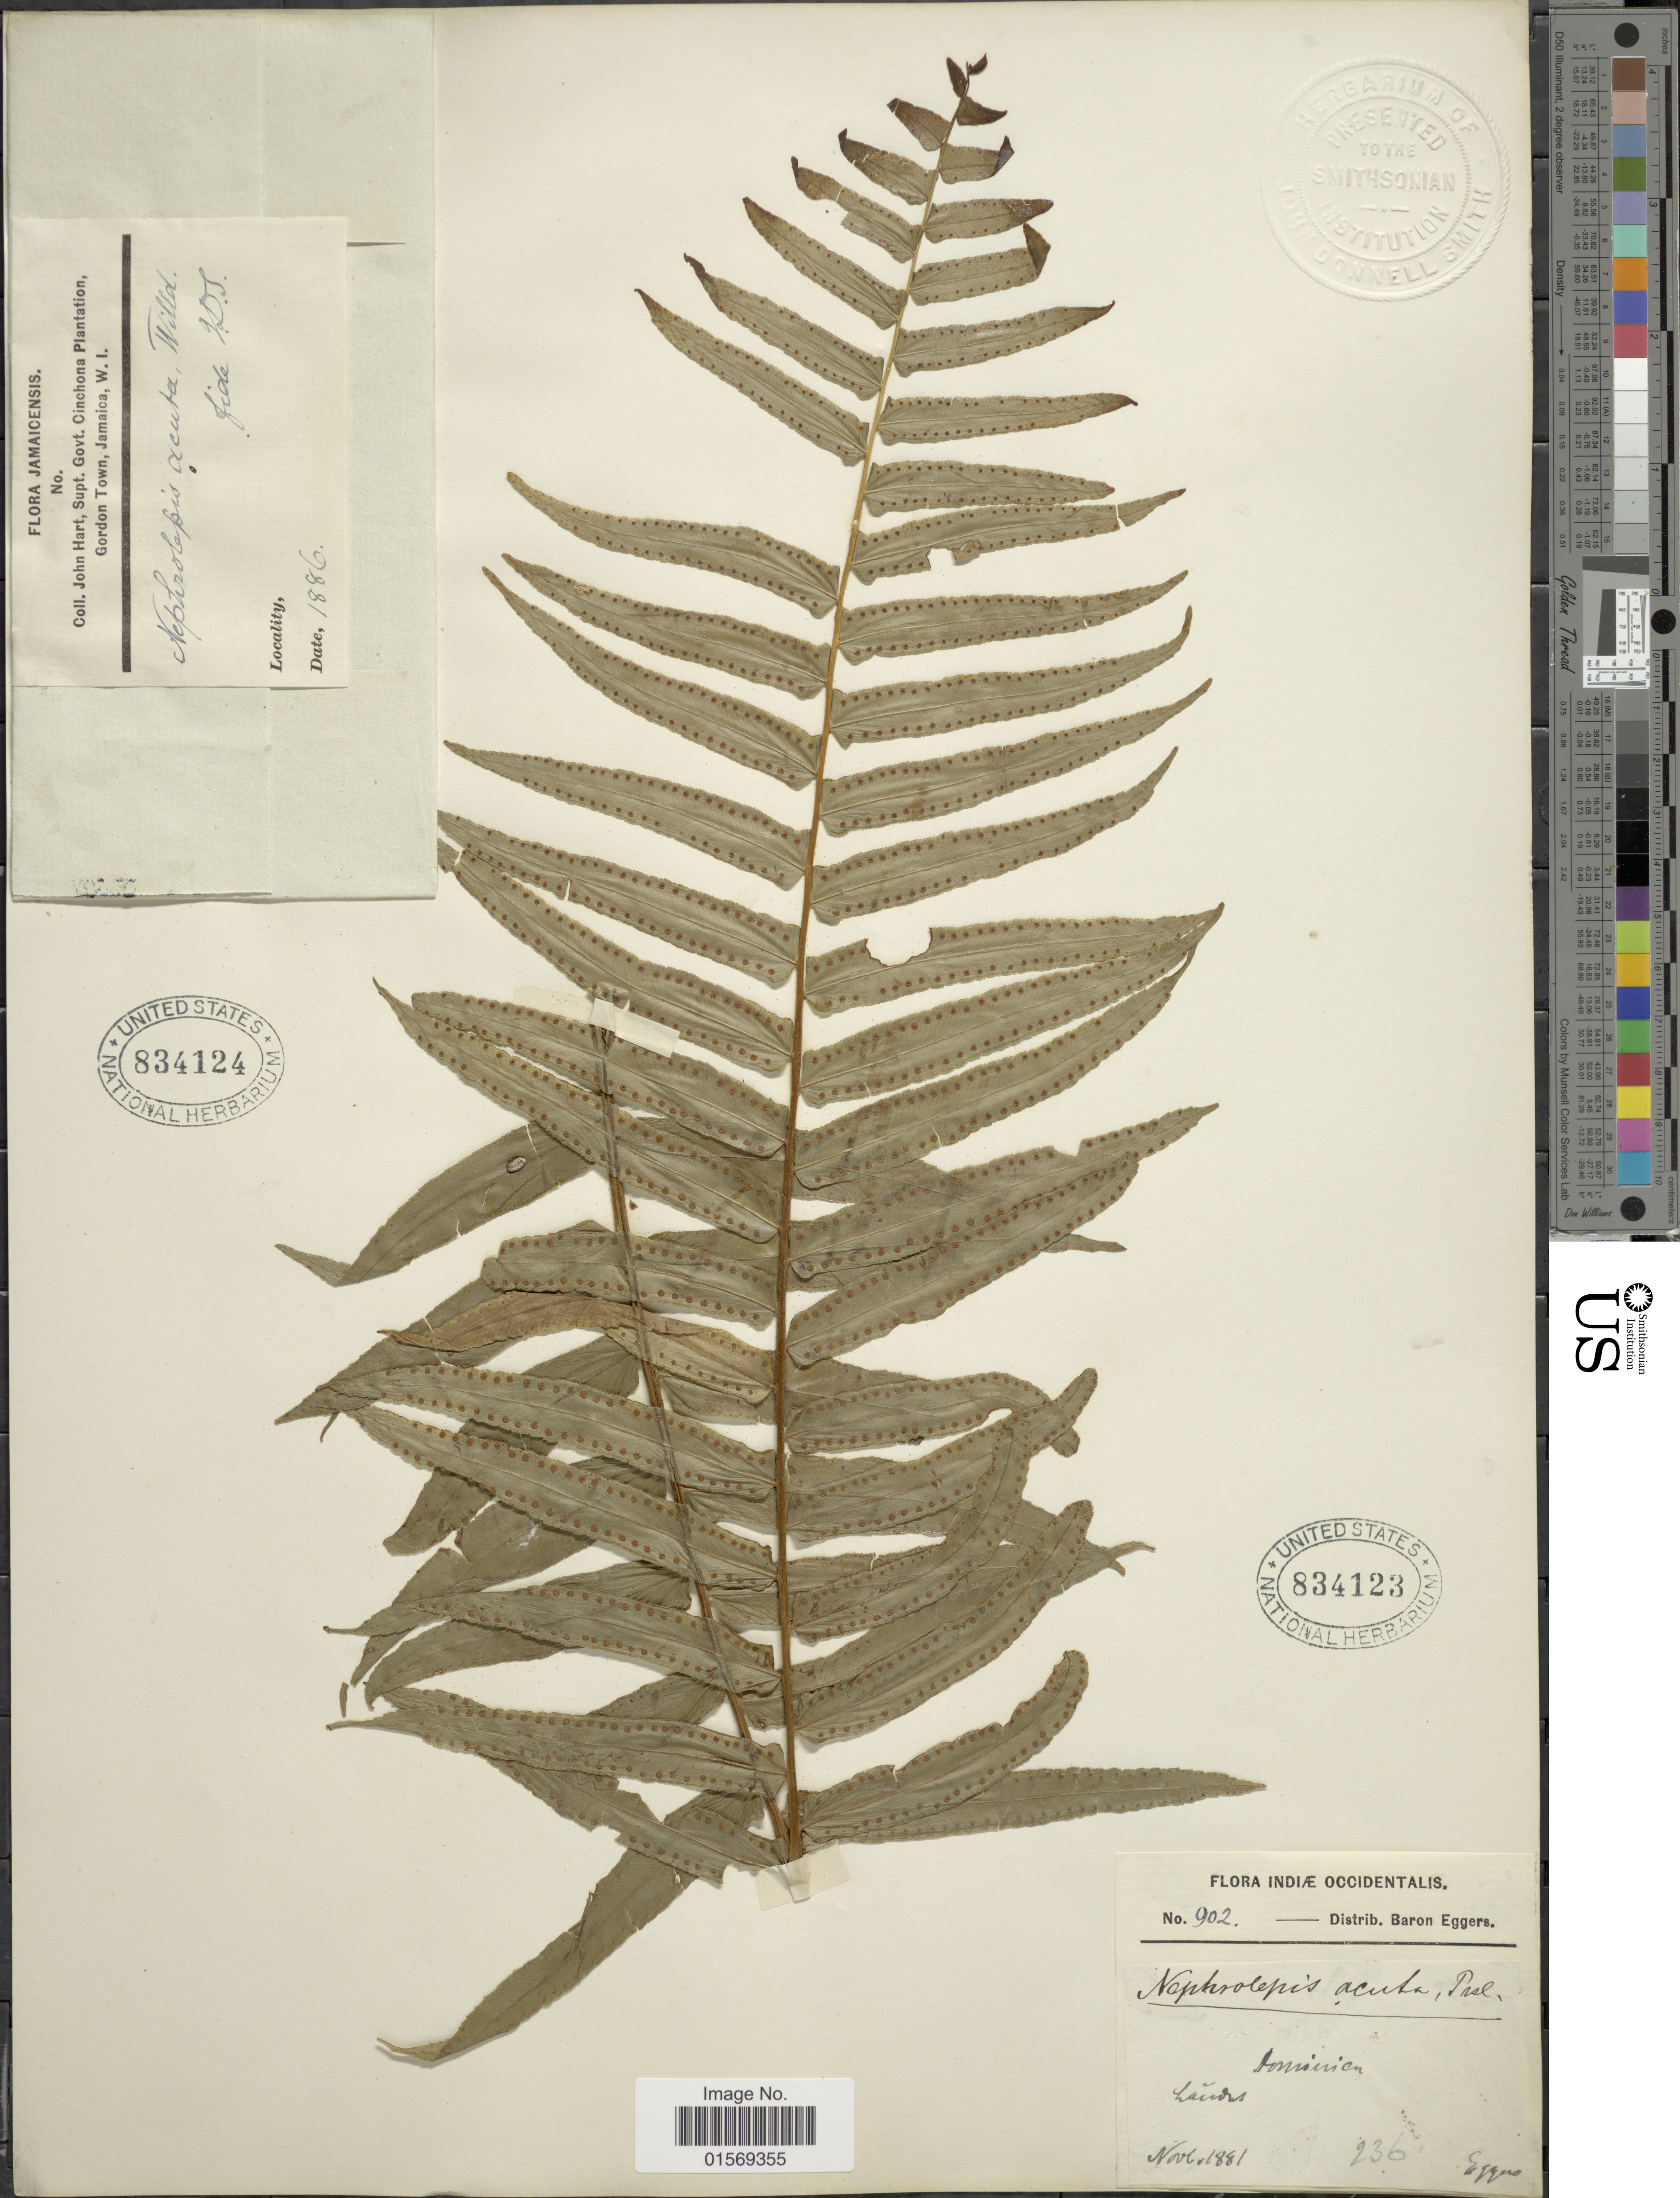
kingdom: Plantae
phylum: Tracheophyta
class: Polypodiopsida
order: Polypodiales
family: Nephrolepidaceae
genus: Nephrolepis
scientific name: Nephrolepis biserrata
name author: (Sw.) Schott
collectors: H. F. A. von Eggers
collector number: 902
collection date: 1881-11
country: Dominica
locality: Indiae Occidentalis, Dominica, Laudat.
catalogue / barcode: US 834123